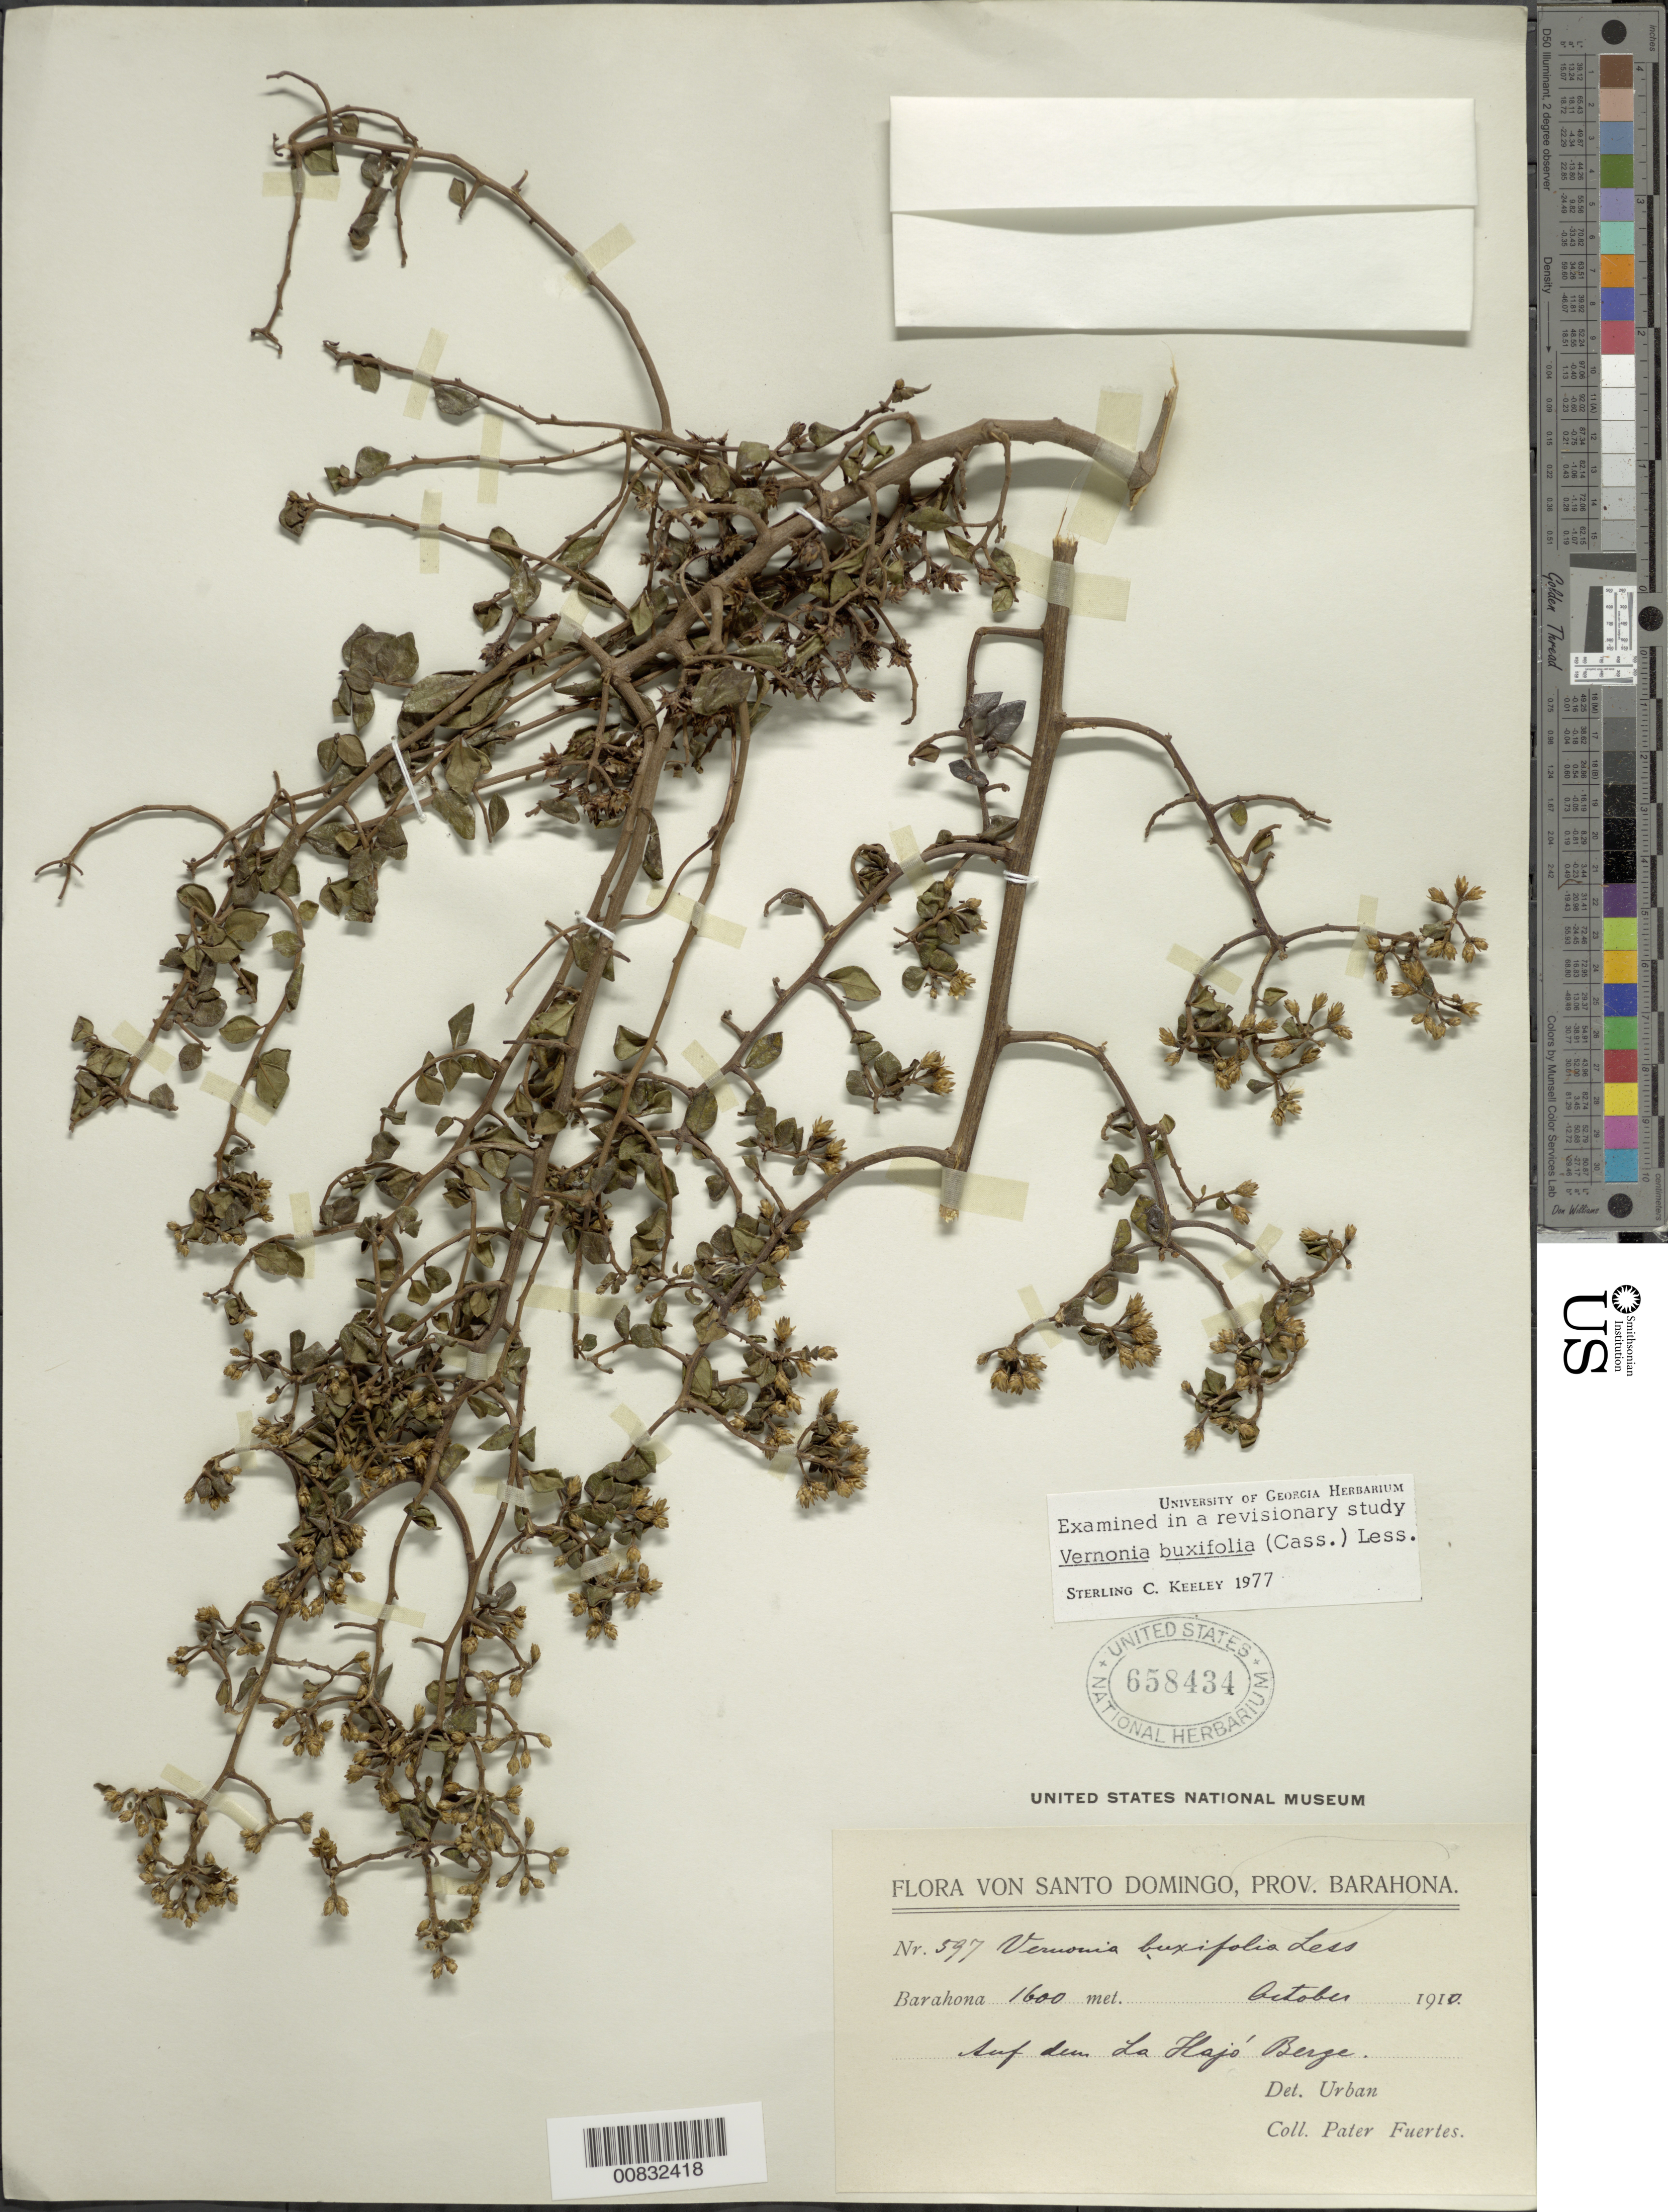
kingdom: Plantae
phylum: Tracheophyta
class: Magnoliopsida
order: Asterales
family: Asteraceae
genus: Vernonanthura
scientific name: Vernonanthura buxifolia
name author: (Less.) H. Rob.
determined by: Keeley, S. C.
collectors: M. D. Fuertes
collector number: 597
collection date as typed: Oct 1910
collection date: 1910-10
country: Dominican Republic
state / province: Barahona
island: Hispaniola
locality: La Hajó Berge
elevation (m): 1600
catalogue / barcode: US 658434